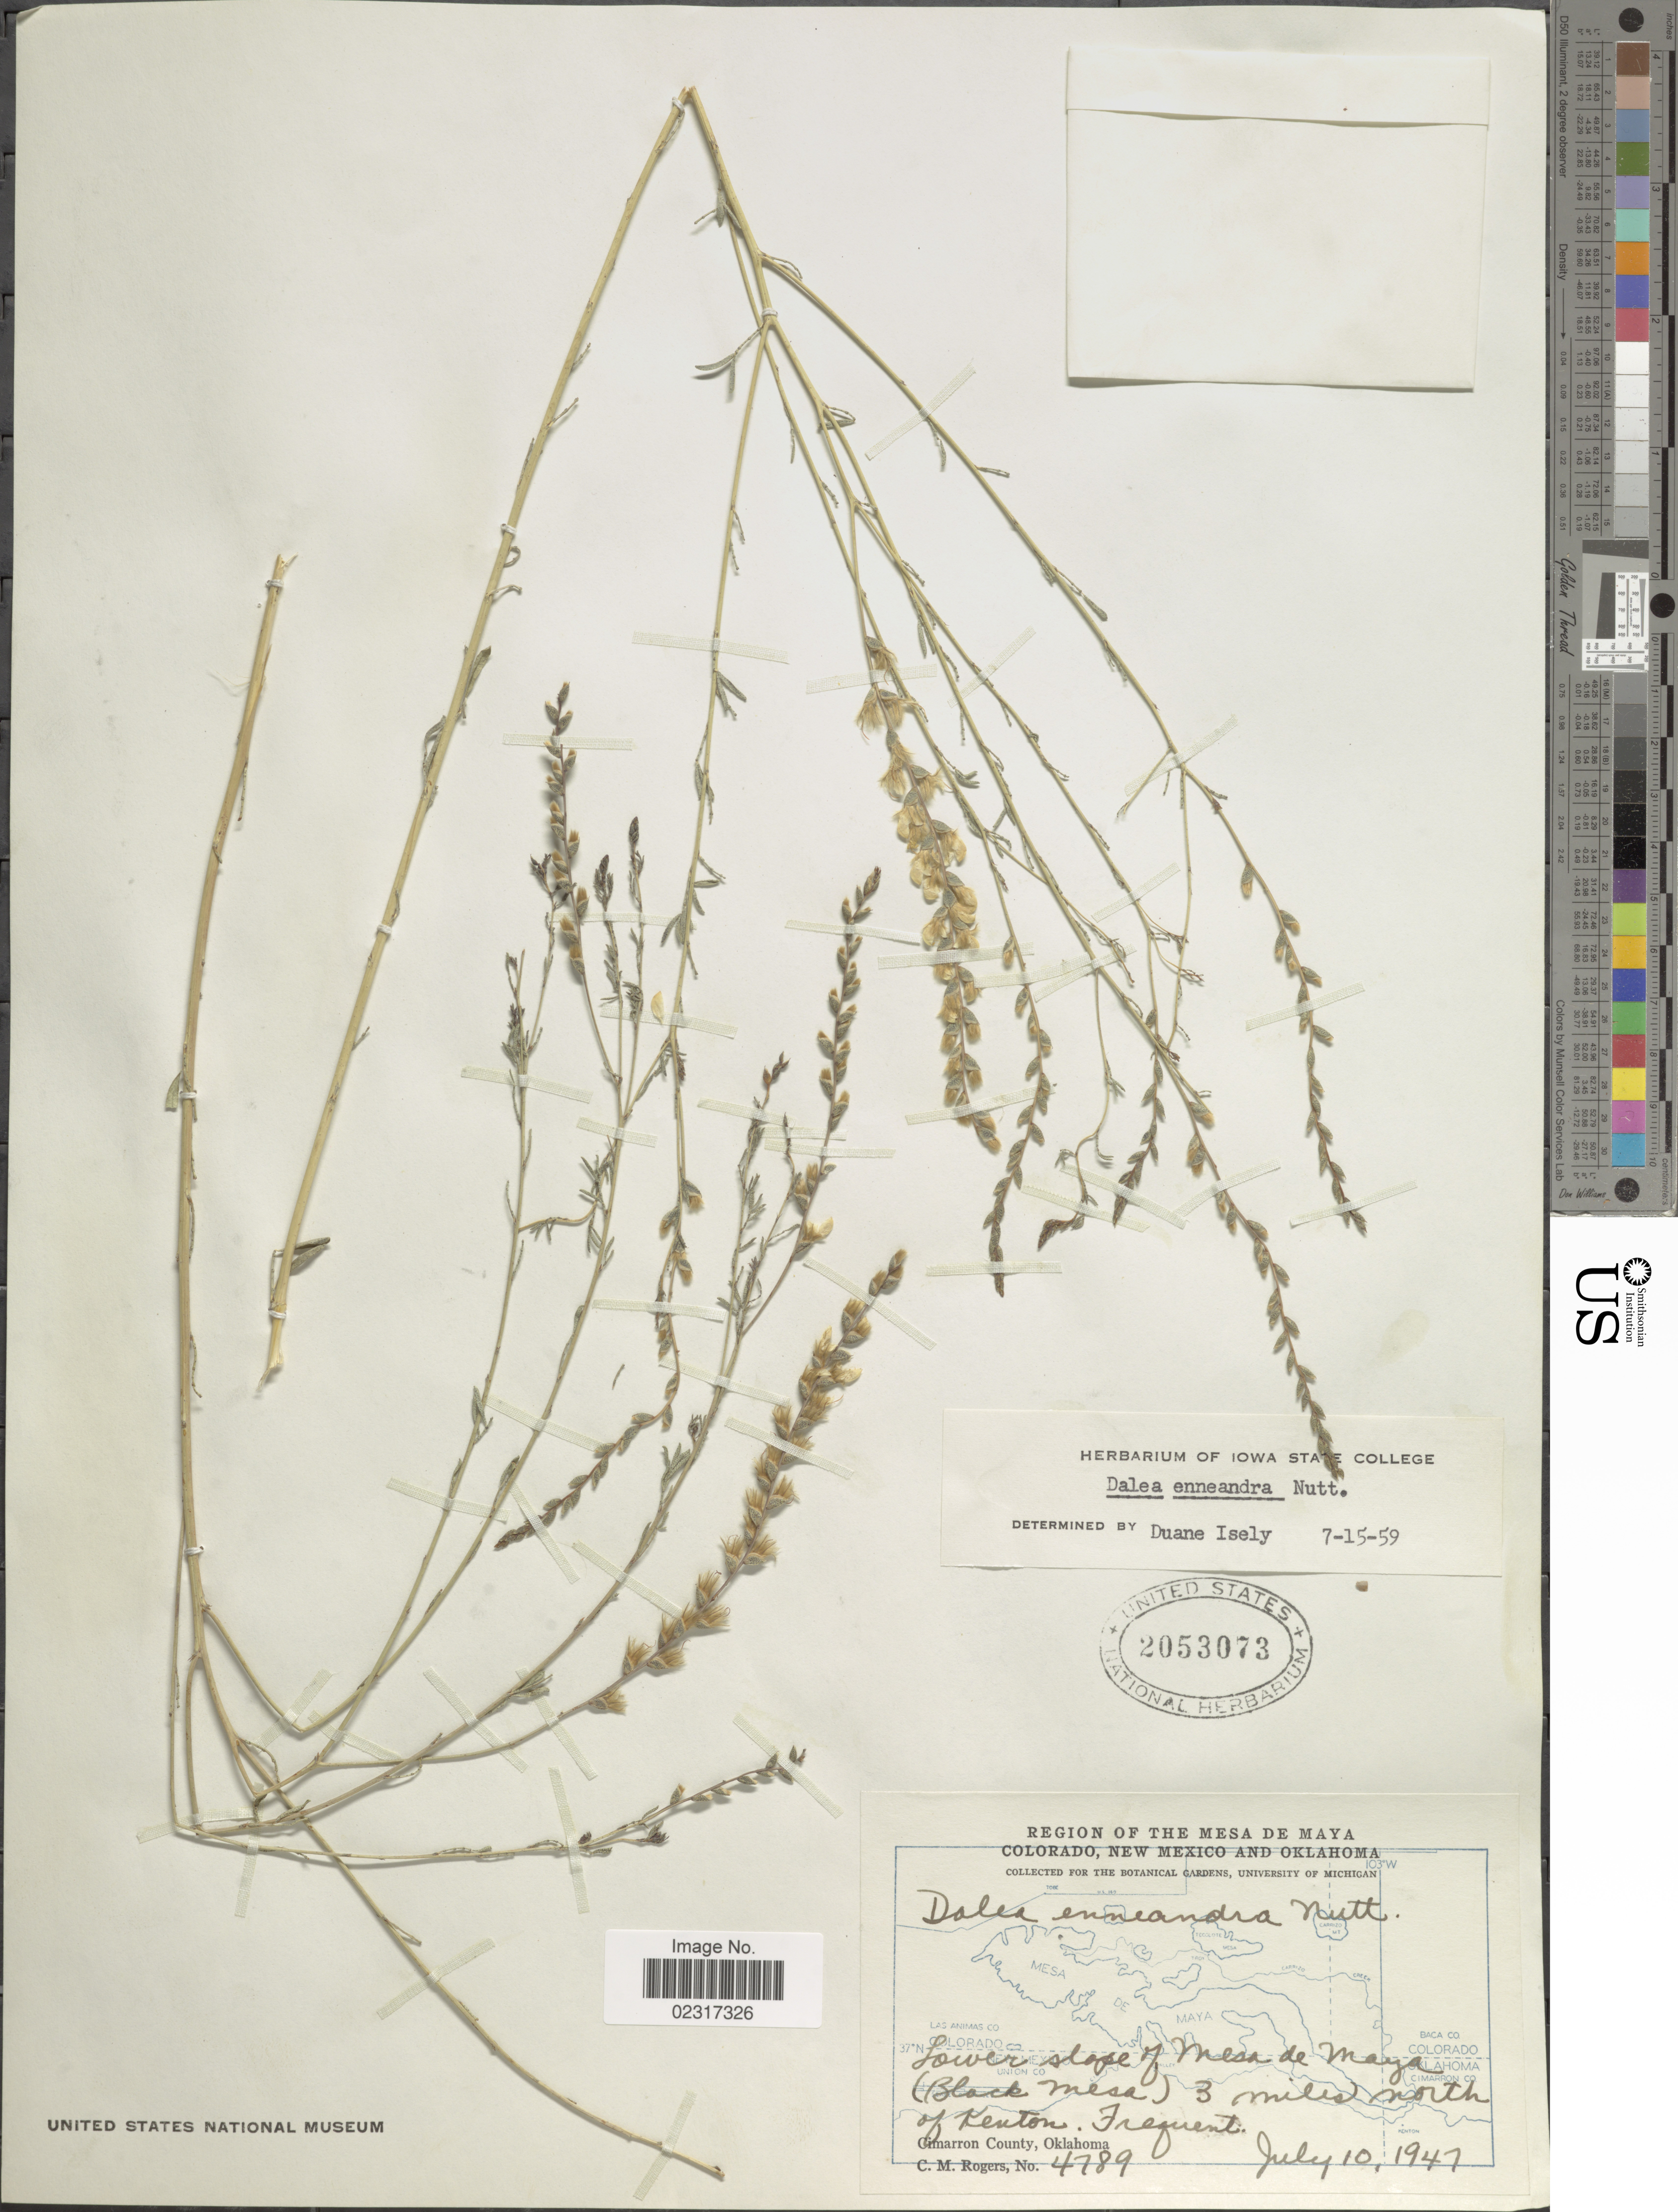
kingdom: Plantae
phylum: Tracheophyta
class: Magnoliopsida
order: Fabales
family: Fabaceae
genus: Dalea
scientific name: Dalea enneandra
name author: Nutt.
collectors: C. M. Rogers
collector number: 4789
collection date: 1947-07-10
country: United States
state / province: Oklahoma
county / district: Cimarron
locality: Lower slope of the Mesa de Maya (Black Mesa). 3 miles north of Kenton, Cimarron County.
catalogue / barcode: US 2053073